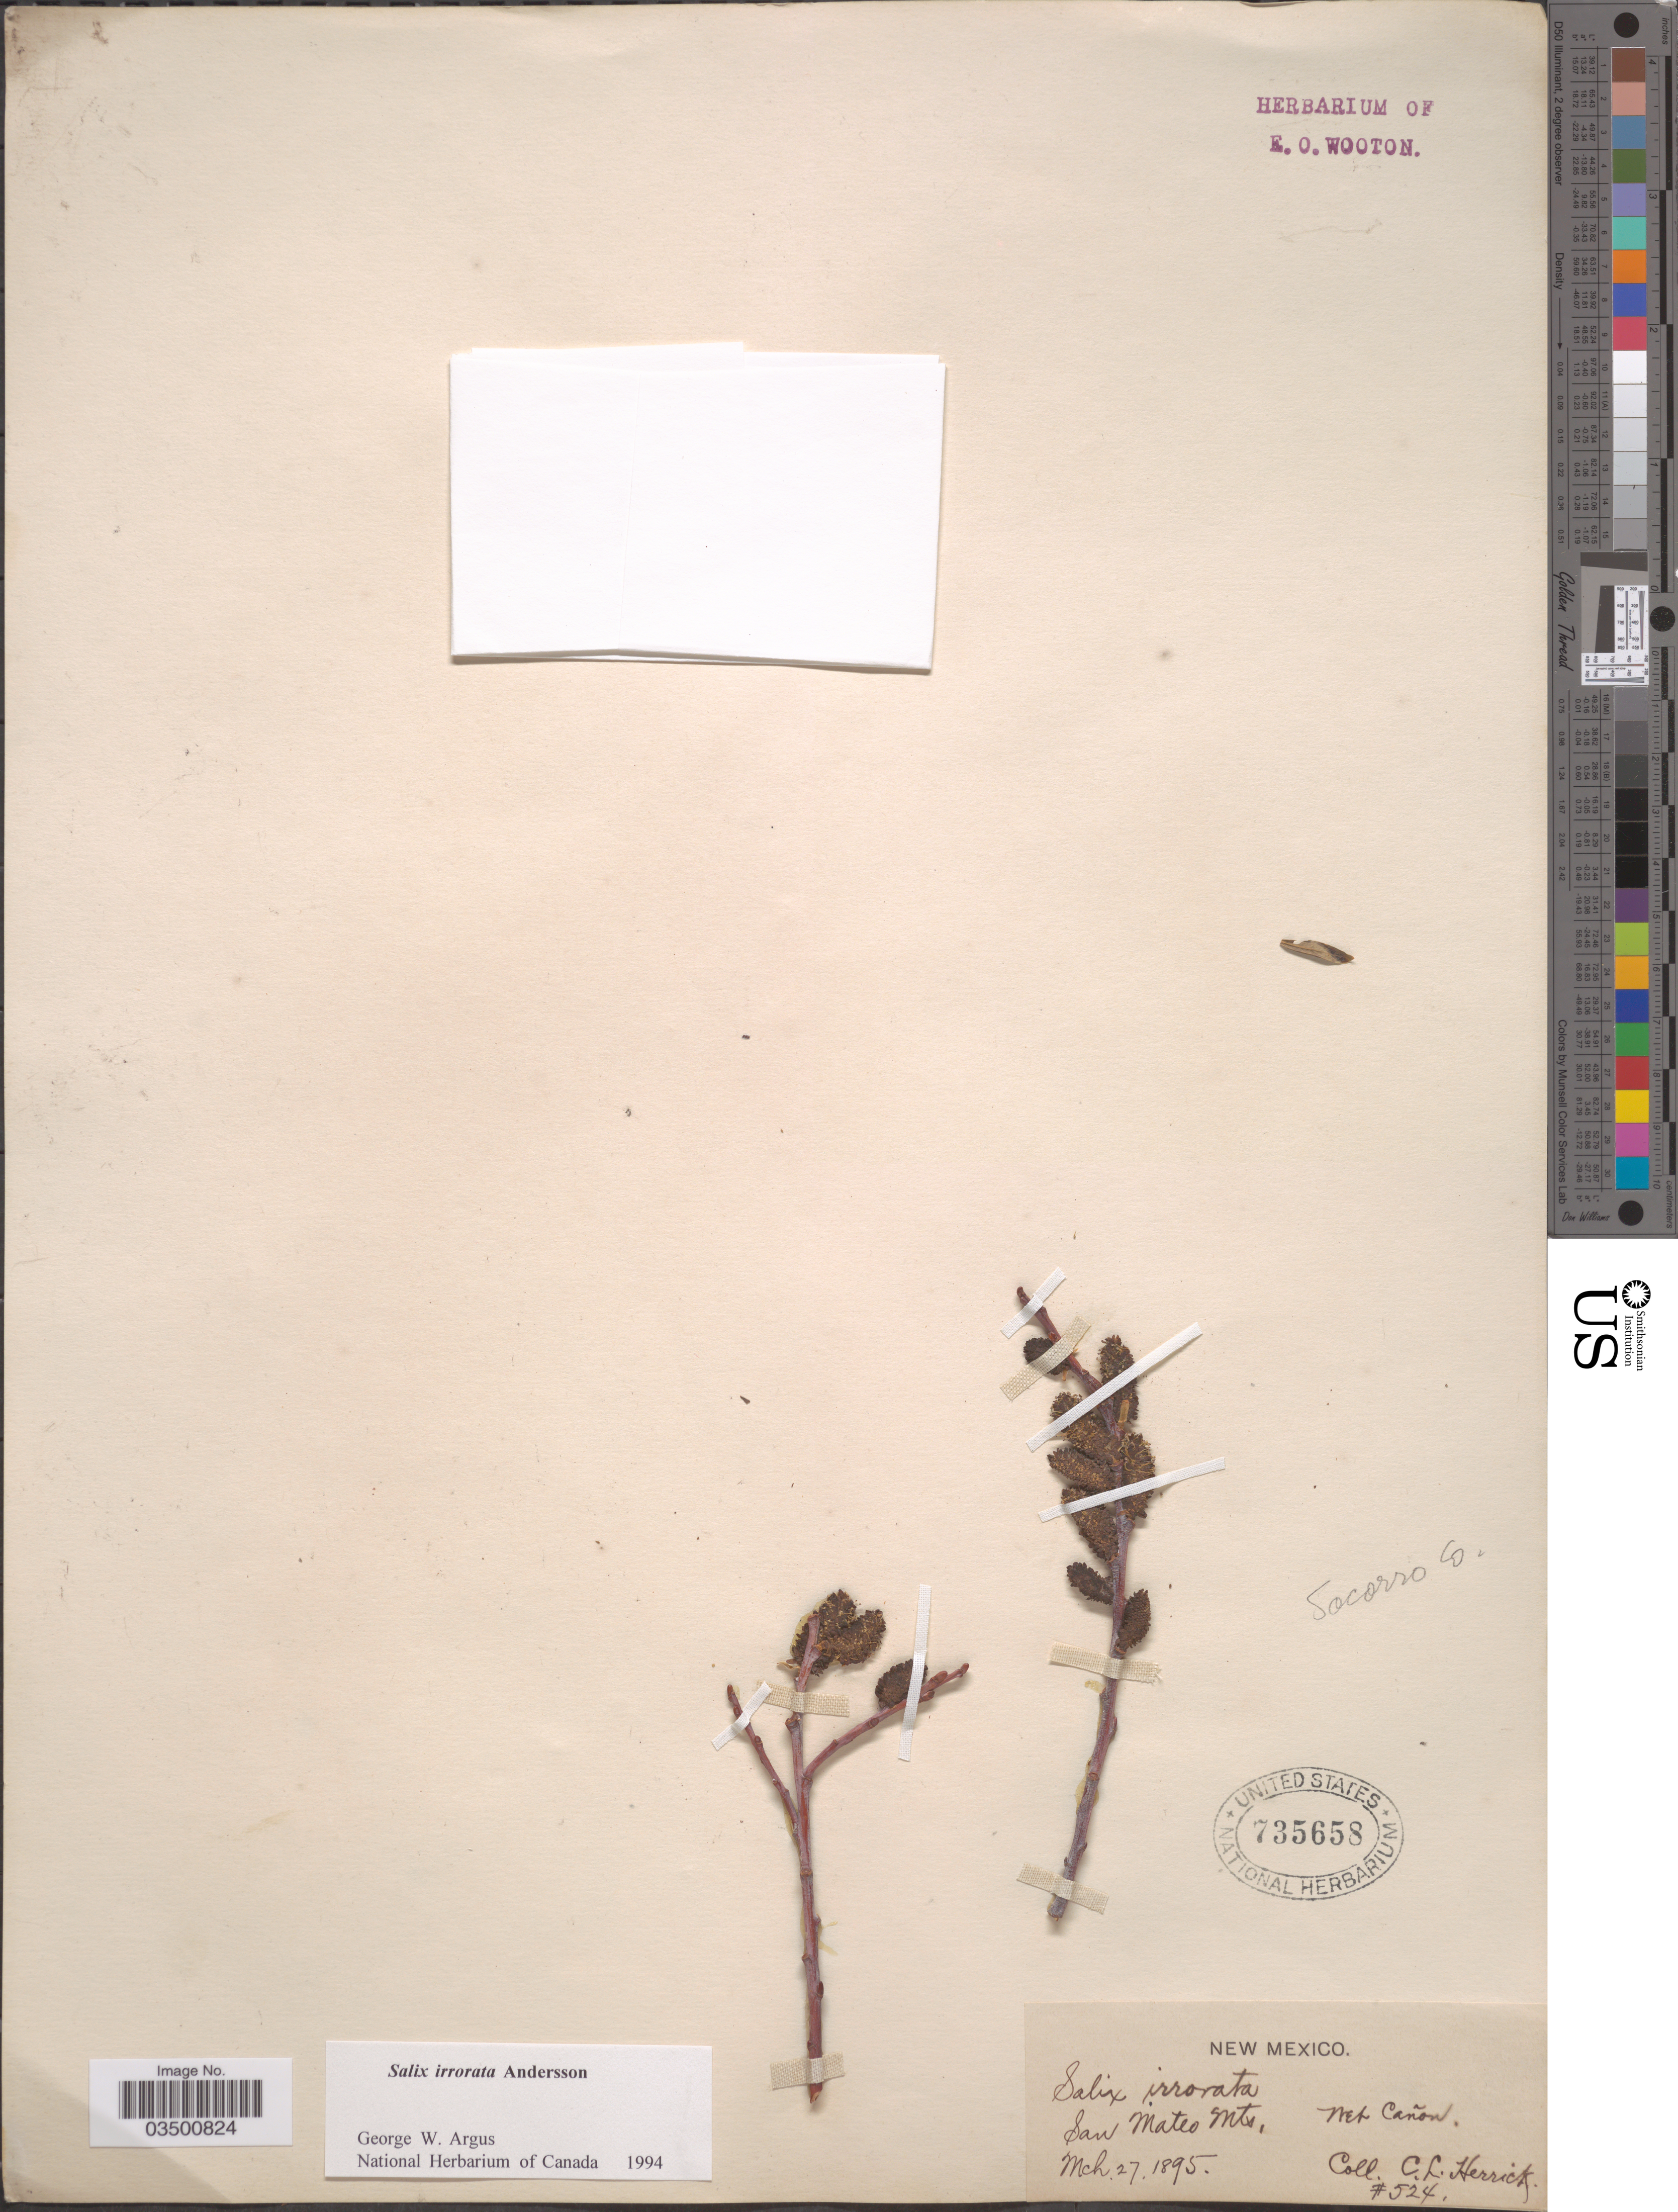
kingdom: Plantae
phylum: Tracheophyta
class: Magnoliopsida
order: Malpighiales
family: Salicaceae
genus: Salix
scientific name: Salix irrorata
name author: Andersson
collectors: C. Herrick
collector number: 524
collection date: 1895-03-27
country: United States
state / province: New Mexico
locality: San Mateo Mts. Wet Cañon.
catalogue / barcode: US 735658